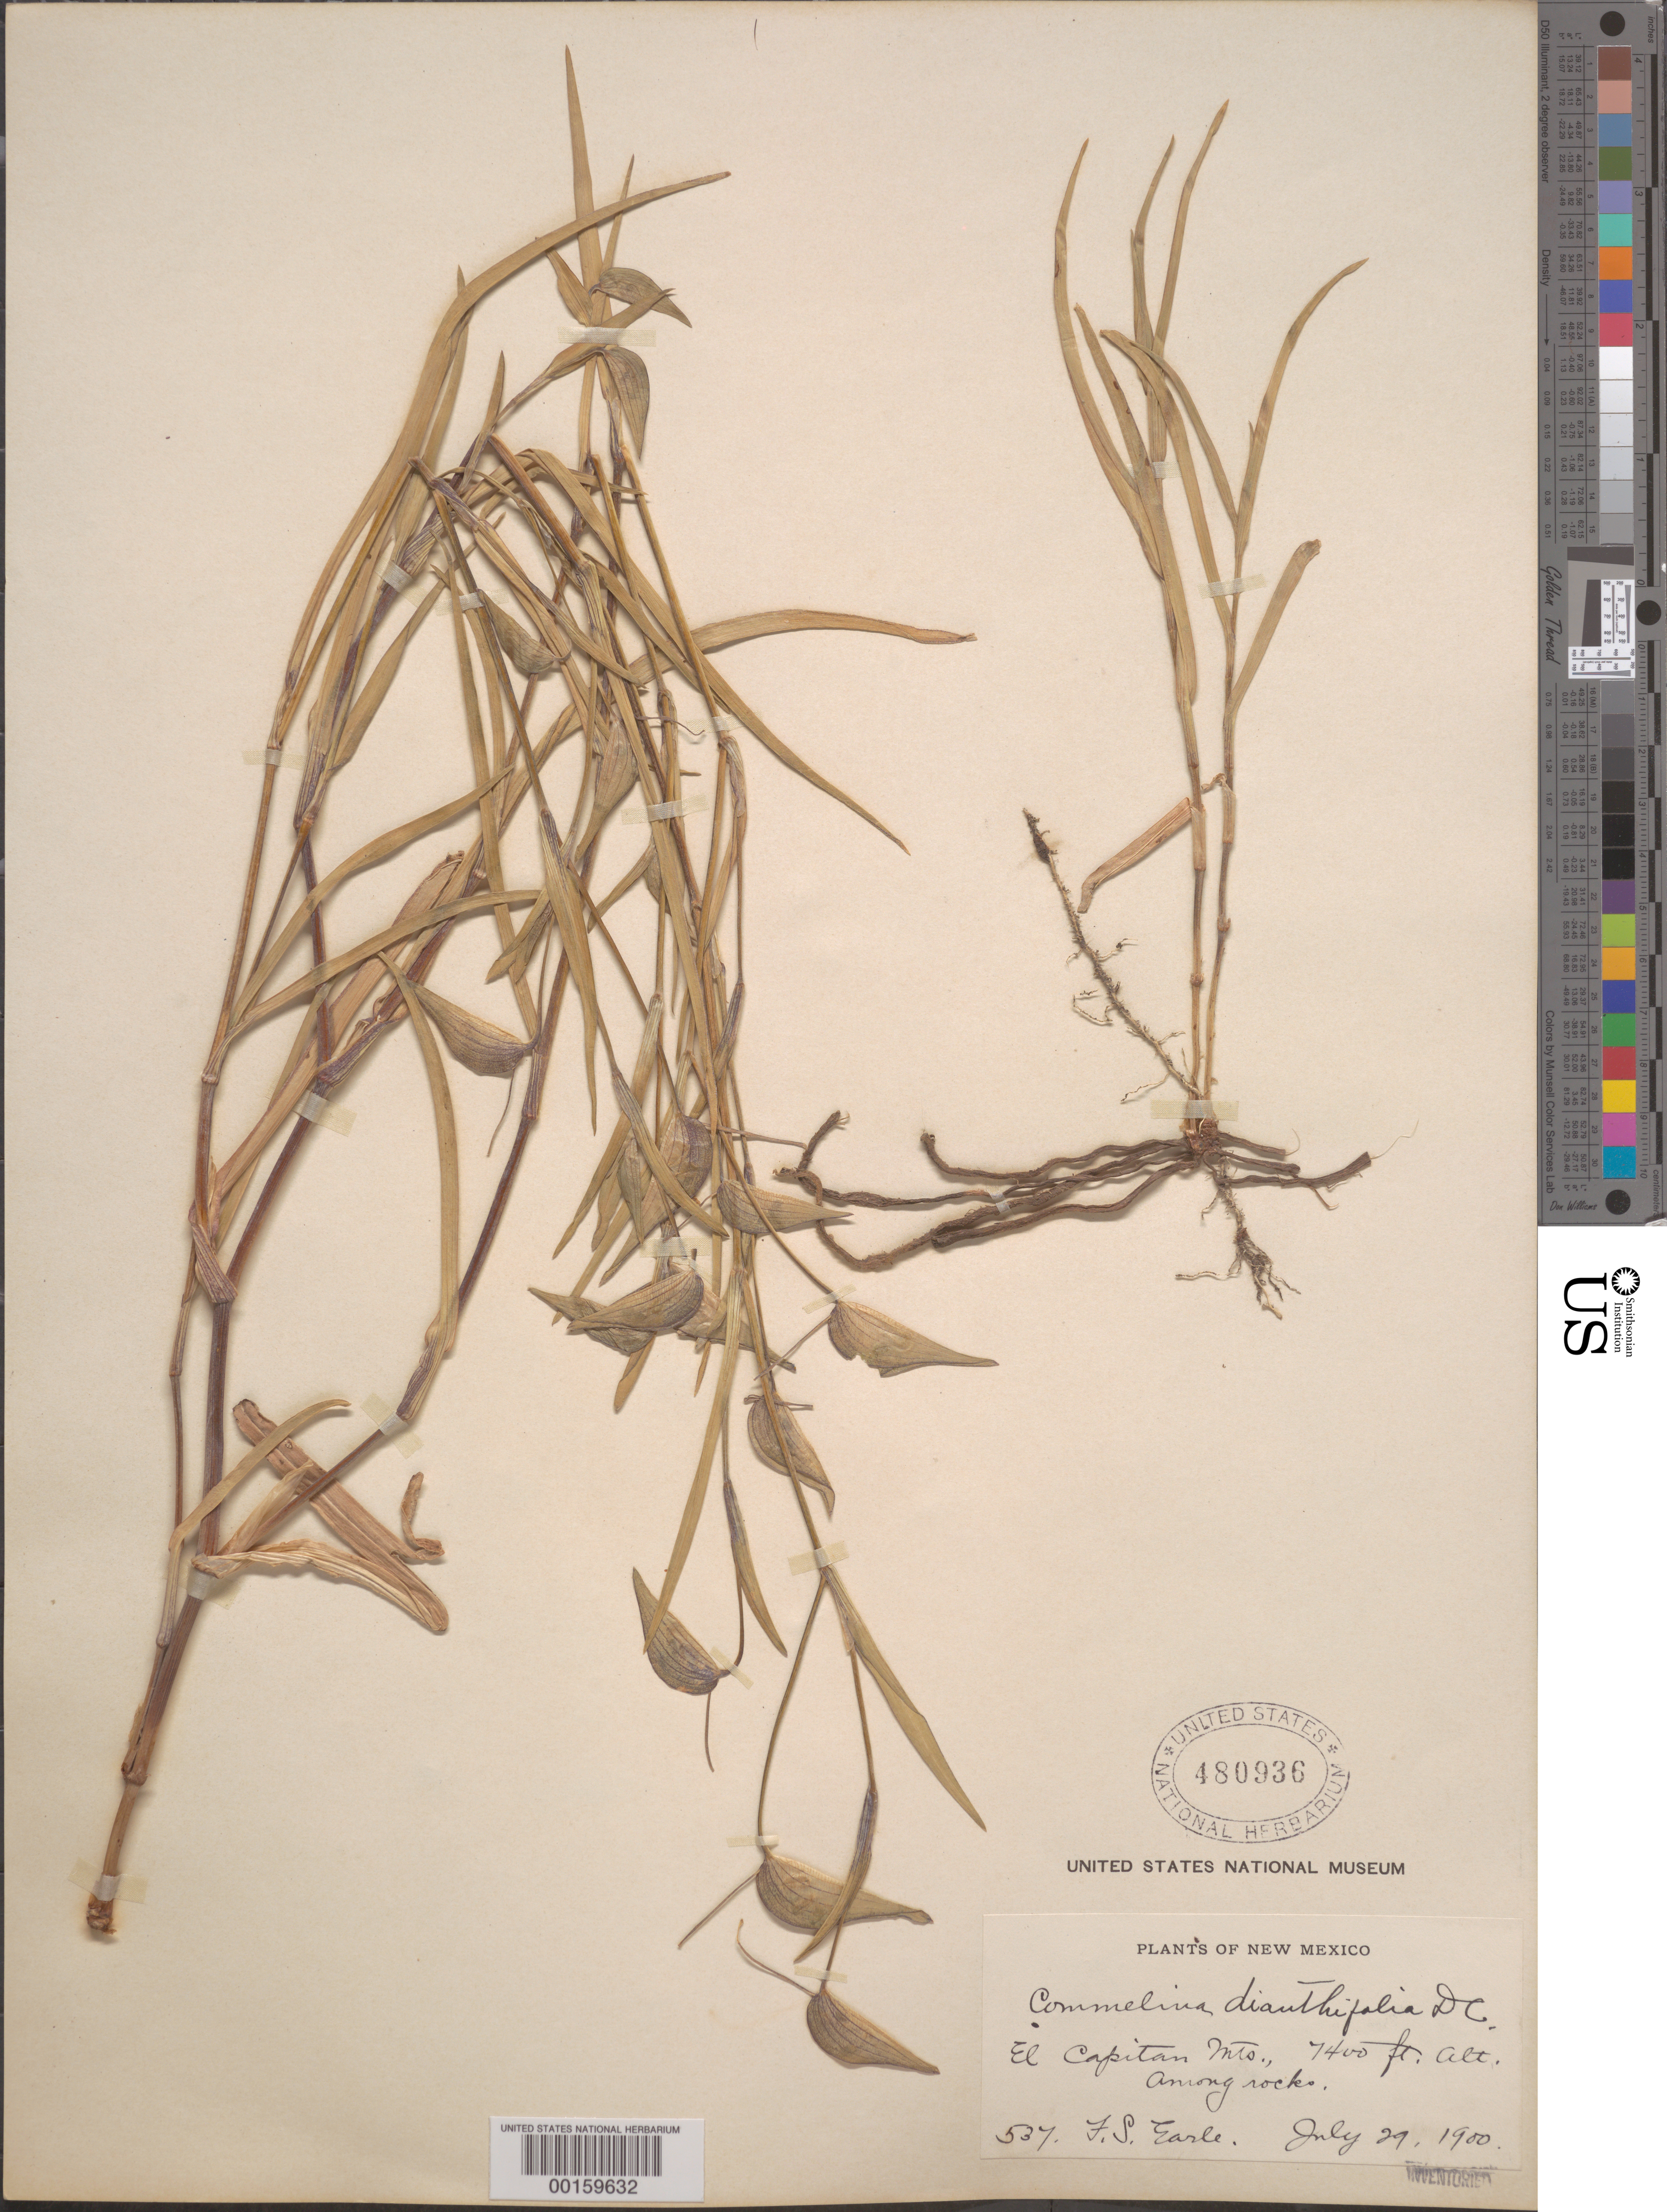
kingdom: Plantae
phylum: Tracheophyta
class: Liliopsida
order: Commelinales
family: Commelinaceae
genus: Commelina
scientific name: Commelina dianthifolia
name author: Redouté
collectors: F. S. Earle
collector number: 537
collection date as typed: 29 Jul 1900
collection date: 1900-07-29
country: United States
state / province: New Mexico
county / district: Lincoln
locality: El capitan mts.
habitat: Among rocks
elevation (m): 2257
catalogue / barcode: US 480936